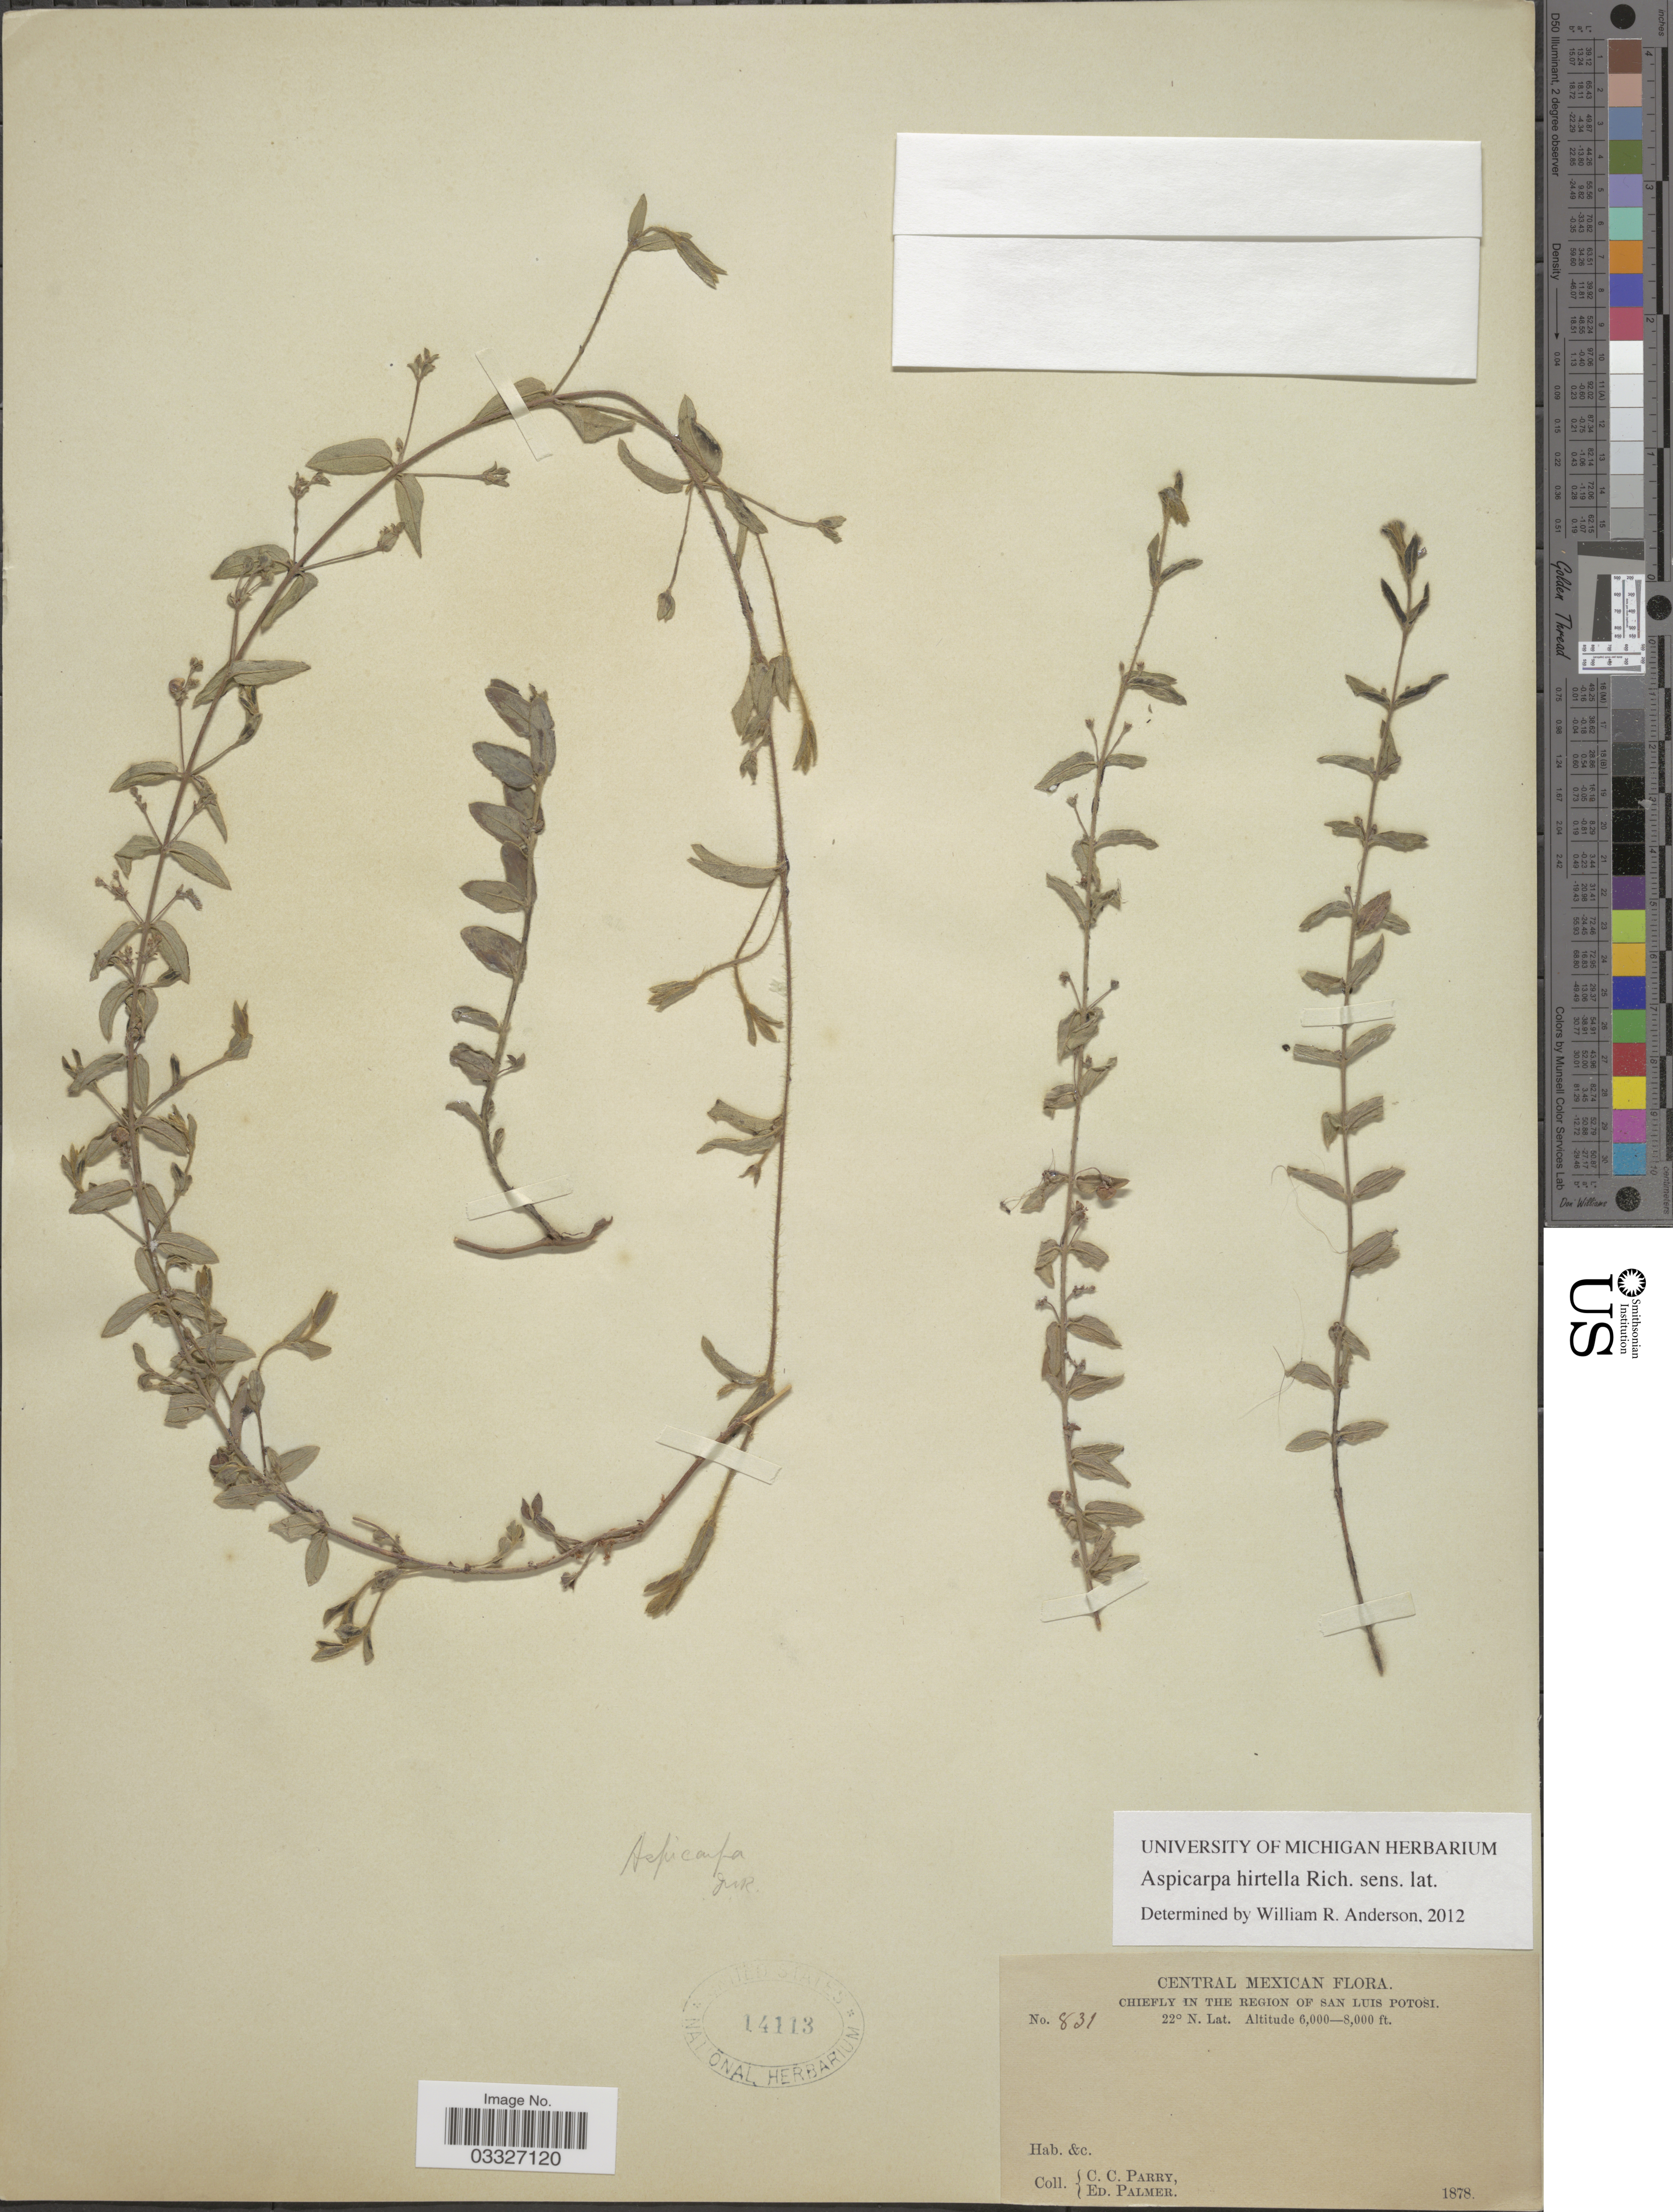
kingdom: Plantae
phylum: Tracheophyta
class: Magnoliopsida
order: Malpighiales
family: Malpighiaceae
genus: Aspicarpa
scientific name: Aspicarpa hirtella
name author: Rich.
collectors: C. C. Parry & E. Palmer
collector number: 831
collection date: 1878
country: Mexico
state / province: San Luis Potosí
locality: Central Mexican. Chiefly in the region of San Luis Potosi.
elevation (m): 1829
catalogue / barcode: US 14113